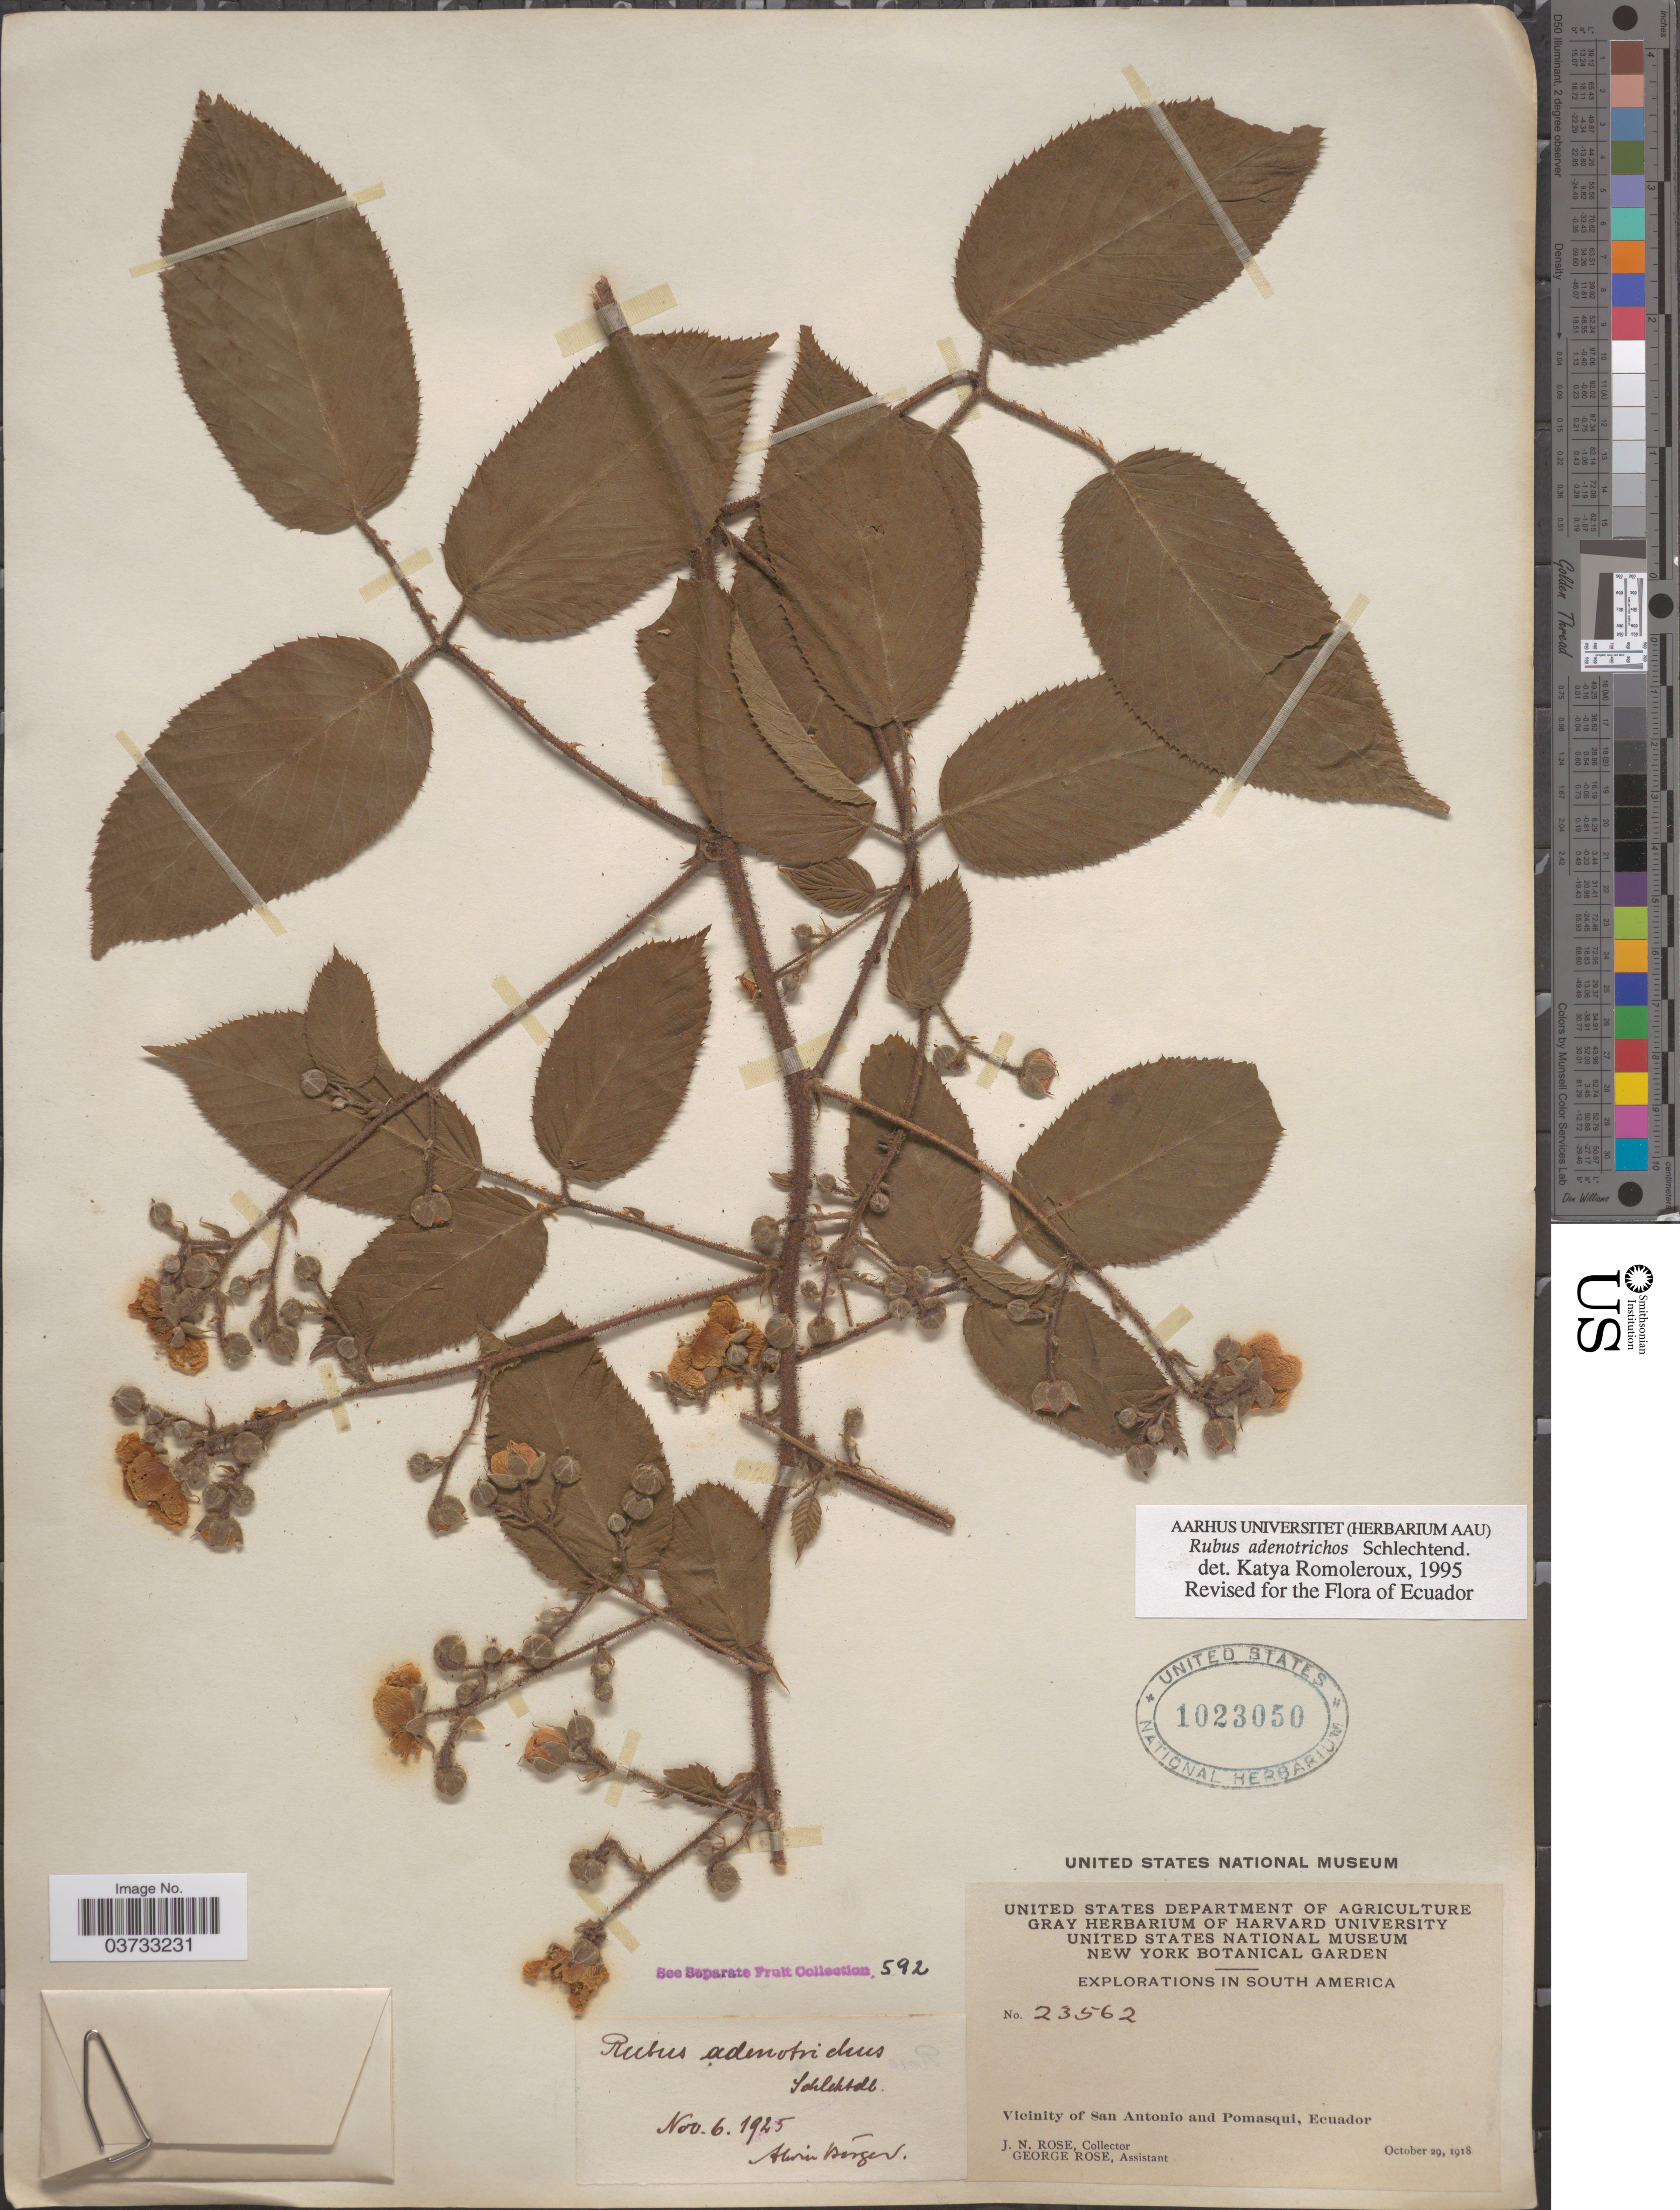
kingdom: Plantae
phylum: Tracheophyta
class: Magnoliopsida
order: Rosales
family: Rosaceae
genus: Rubus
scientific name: Rubus adenotrichos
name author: Schltdl.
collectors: J. N. Rose & G. Rose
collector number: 23562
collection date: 1918-10-29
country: Ecuador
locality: Vicinity of san Antonio and Pomasqui.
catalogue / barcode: US 1023050